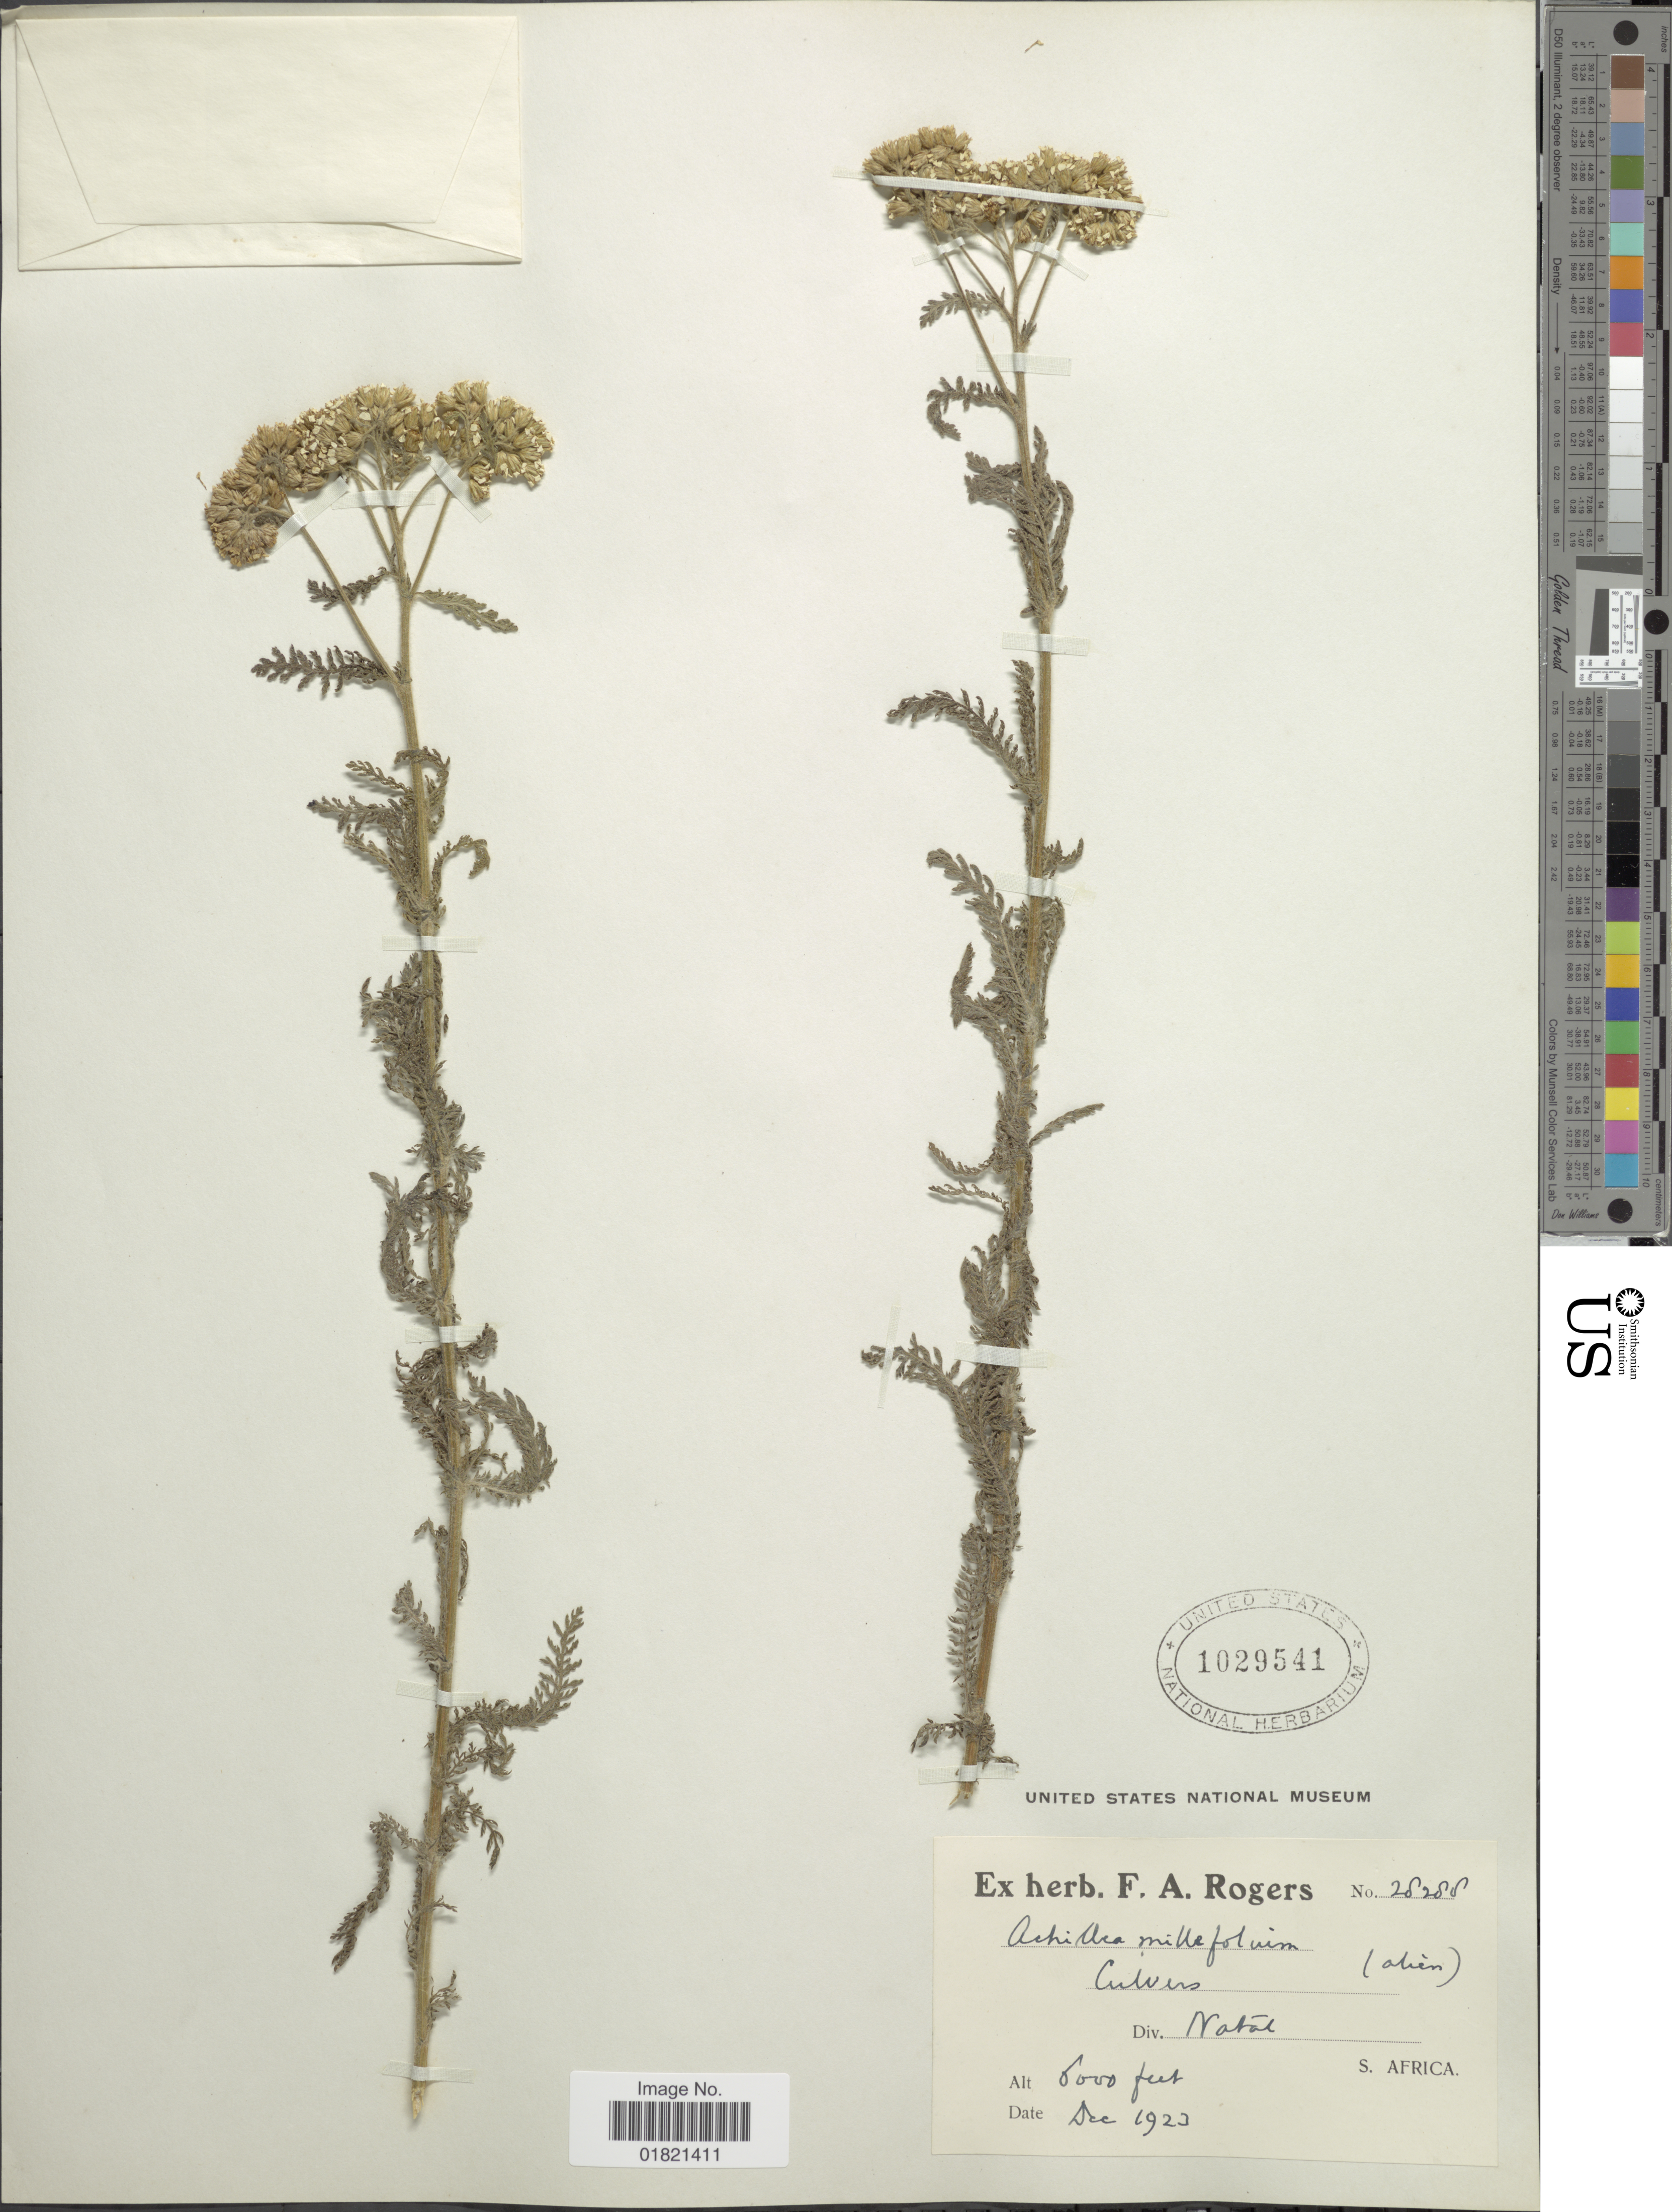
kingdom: Plantae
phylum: Tracheophyta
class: Magnoliopsida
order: Asterales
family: Asteraceae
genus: Achillea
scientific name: Achillea millefolium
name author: L.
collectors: ex herb. F. A. Rogers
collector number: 28288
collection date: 1923-12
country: South Africa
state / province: KwaZulu-Natal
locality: Div. Natal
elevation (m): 1829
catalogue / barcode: US 1029541